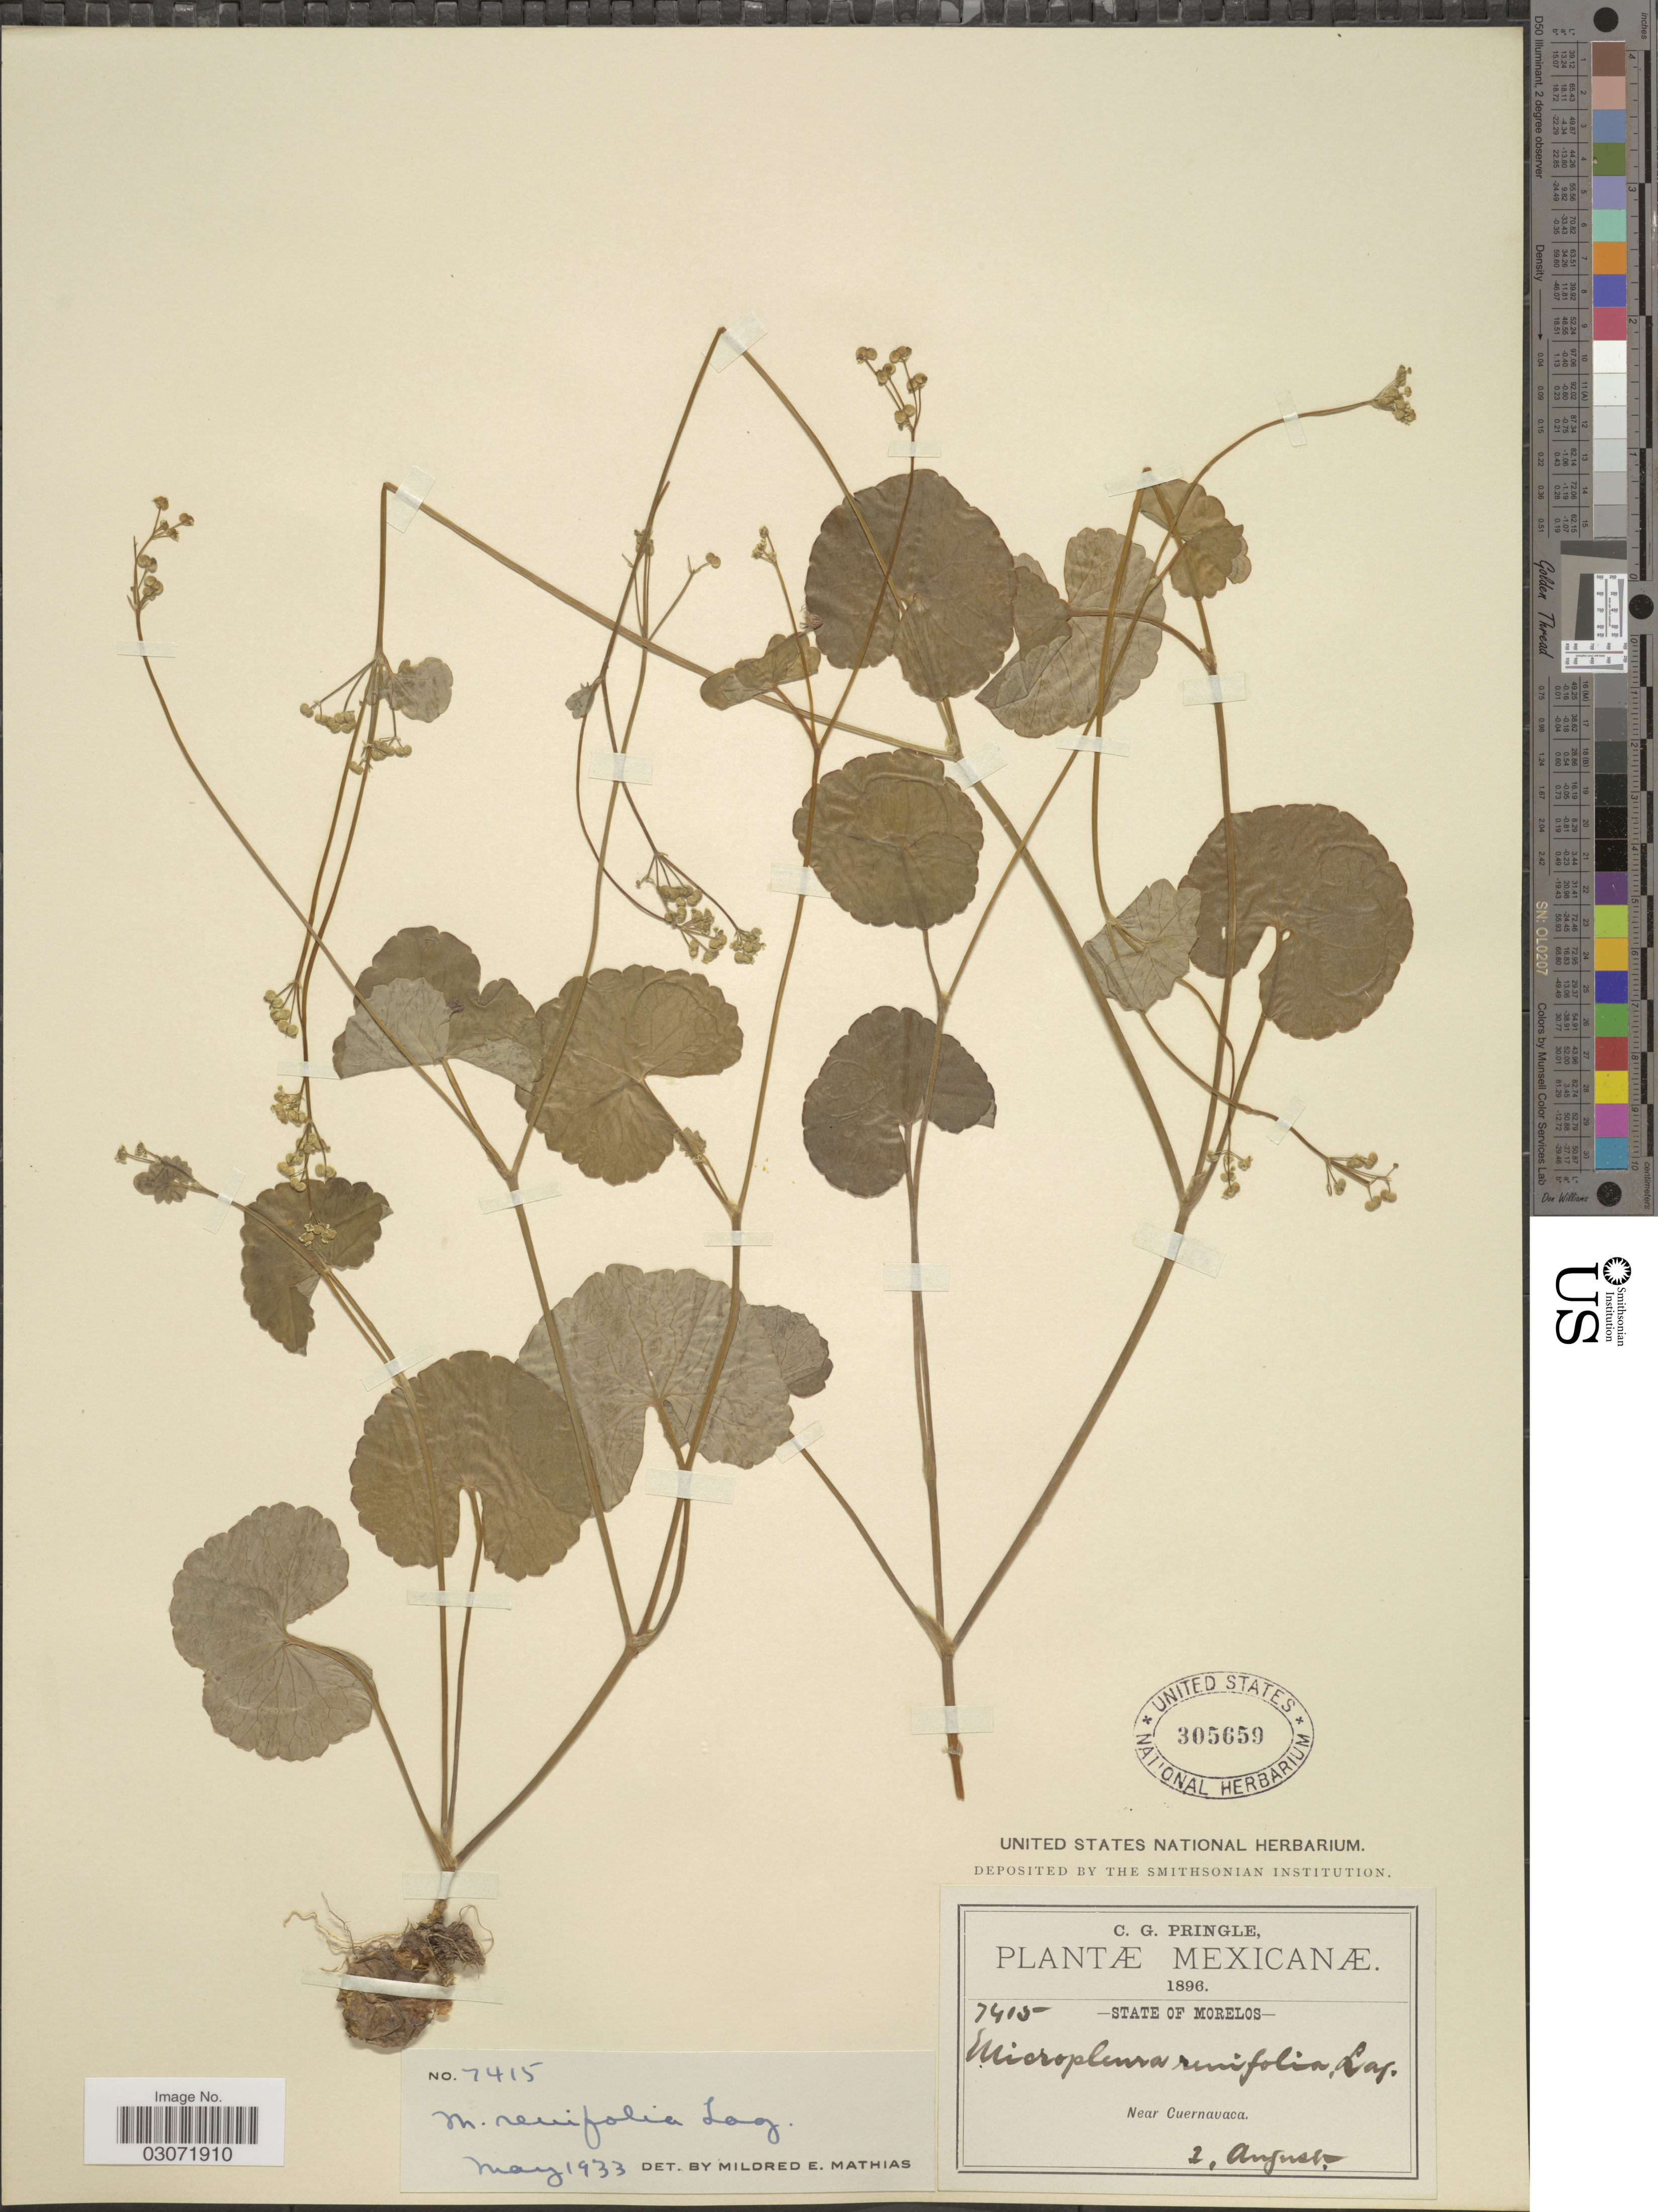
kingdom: Plantae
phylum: Tracheophyta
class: Magnoliopsida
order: Apiales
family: Apiaceae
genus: Micropleura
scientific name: Micropleura renifolia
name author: Lag.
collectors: C. G. Pringle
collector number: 7415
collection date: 1896-08-02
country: Mexico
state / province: Morelos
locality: Near Cuernavaca.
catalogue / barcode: US 305659